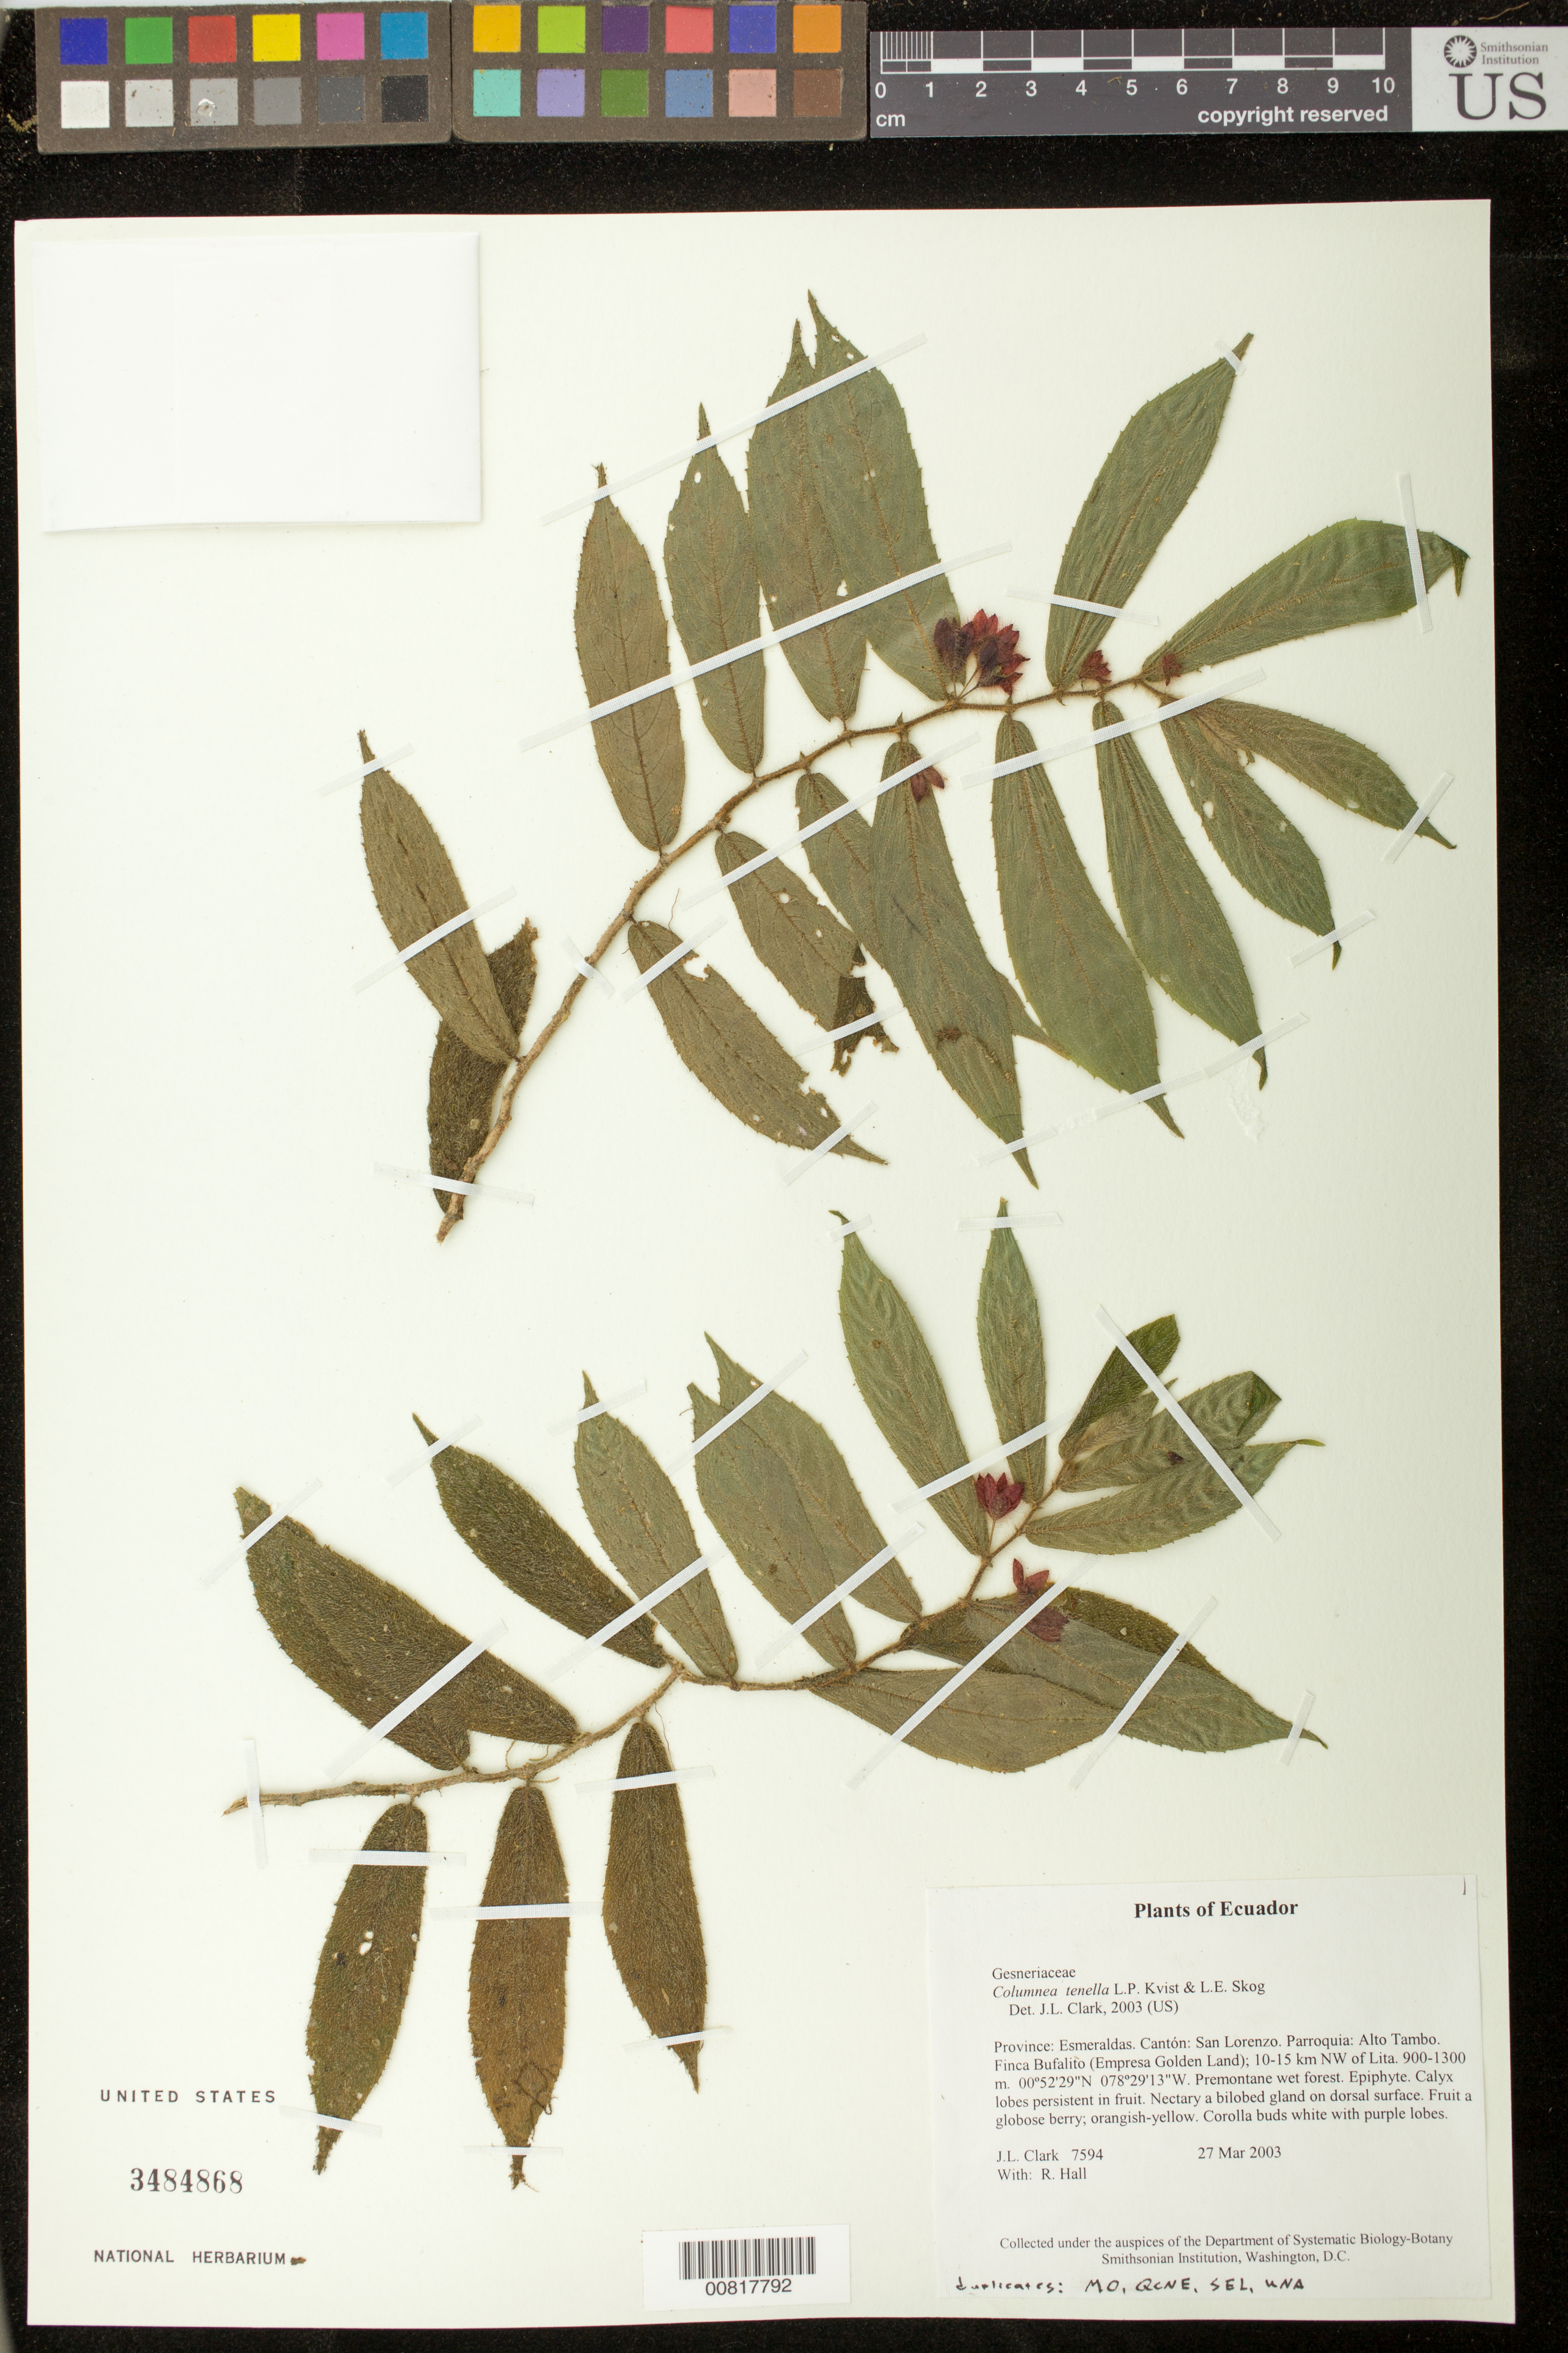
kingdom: Plantae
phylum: Tracheophyta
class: Magnoliopsida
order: Lamiales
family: Gesneriaceae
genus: Columnea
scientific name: Columnea tenella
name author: L.P. Kvist & L.E. Skog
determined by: Clark, J. L., (SEL), The Marie Selby Botanical Garden (UNITED STATES)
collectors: J. L. Clark & R. Hall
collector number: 7594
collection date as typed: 27 Mar 2003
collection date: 2003-03-27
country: Ecuador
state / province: Esmeraldas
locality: San Lorenzo. Parroquia: Alto Tambo. Finca Bufalito (Empresa Golden Land); 10-15 km NW of Lita.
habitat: Premontane wet forest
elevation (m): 900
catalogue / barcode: US 3484868